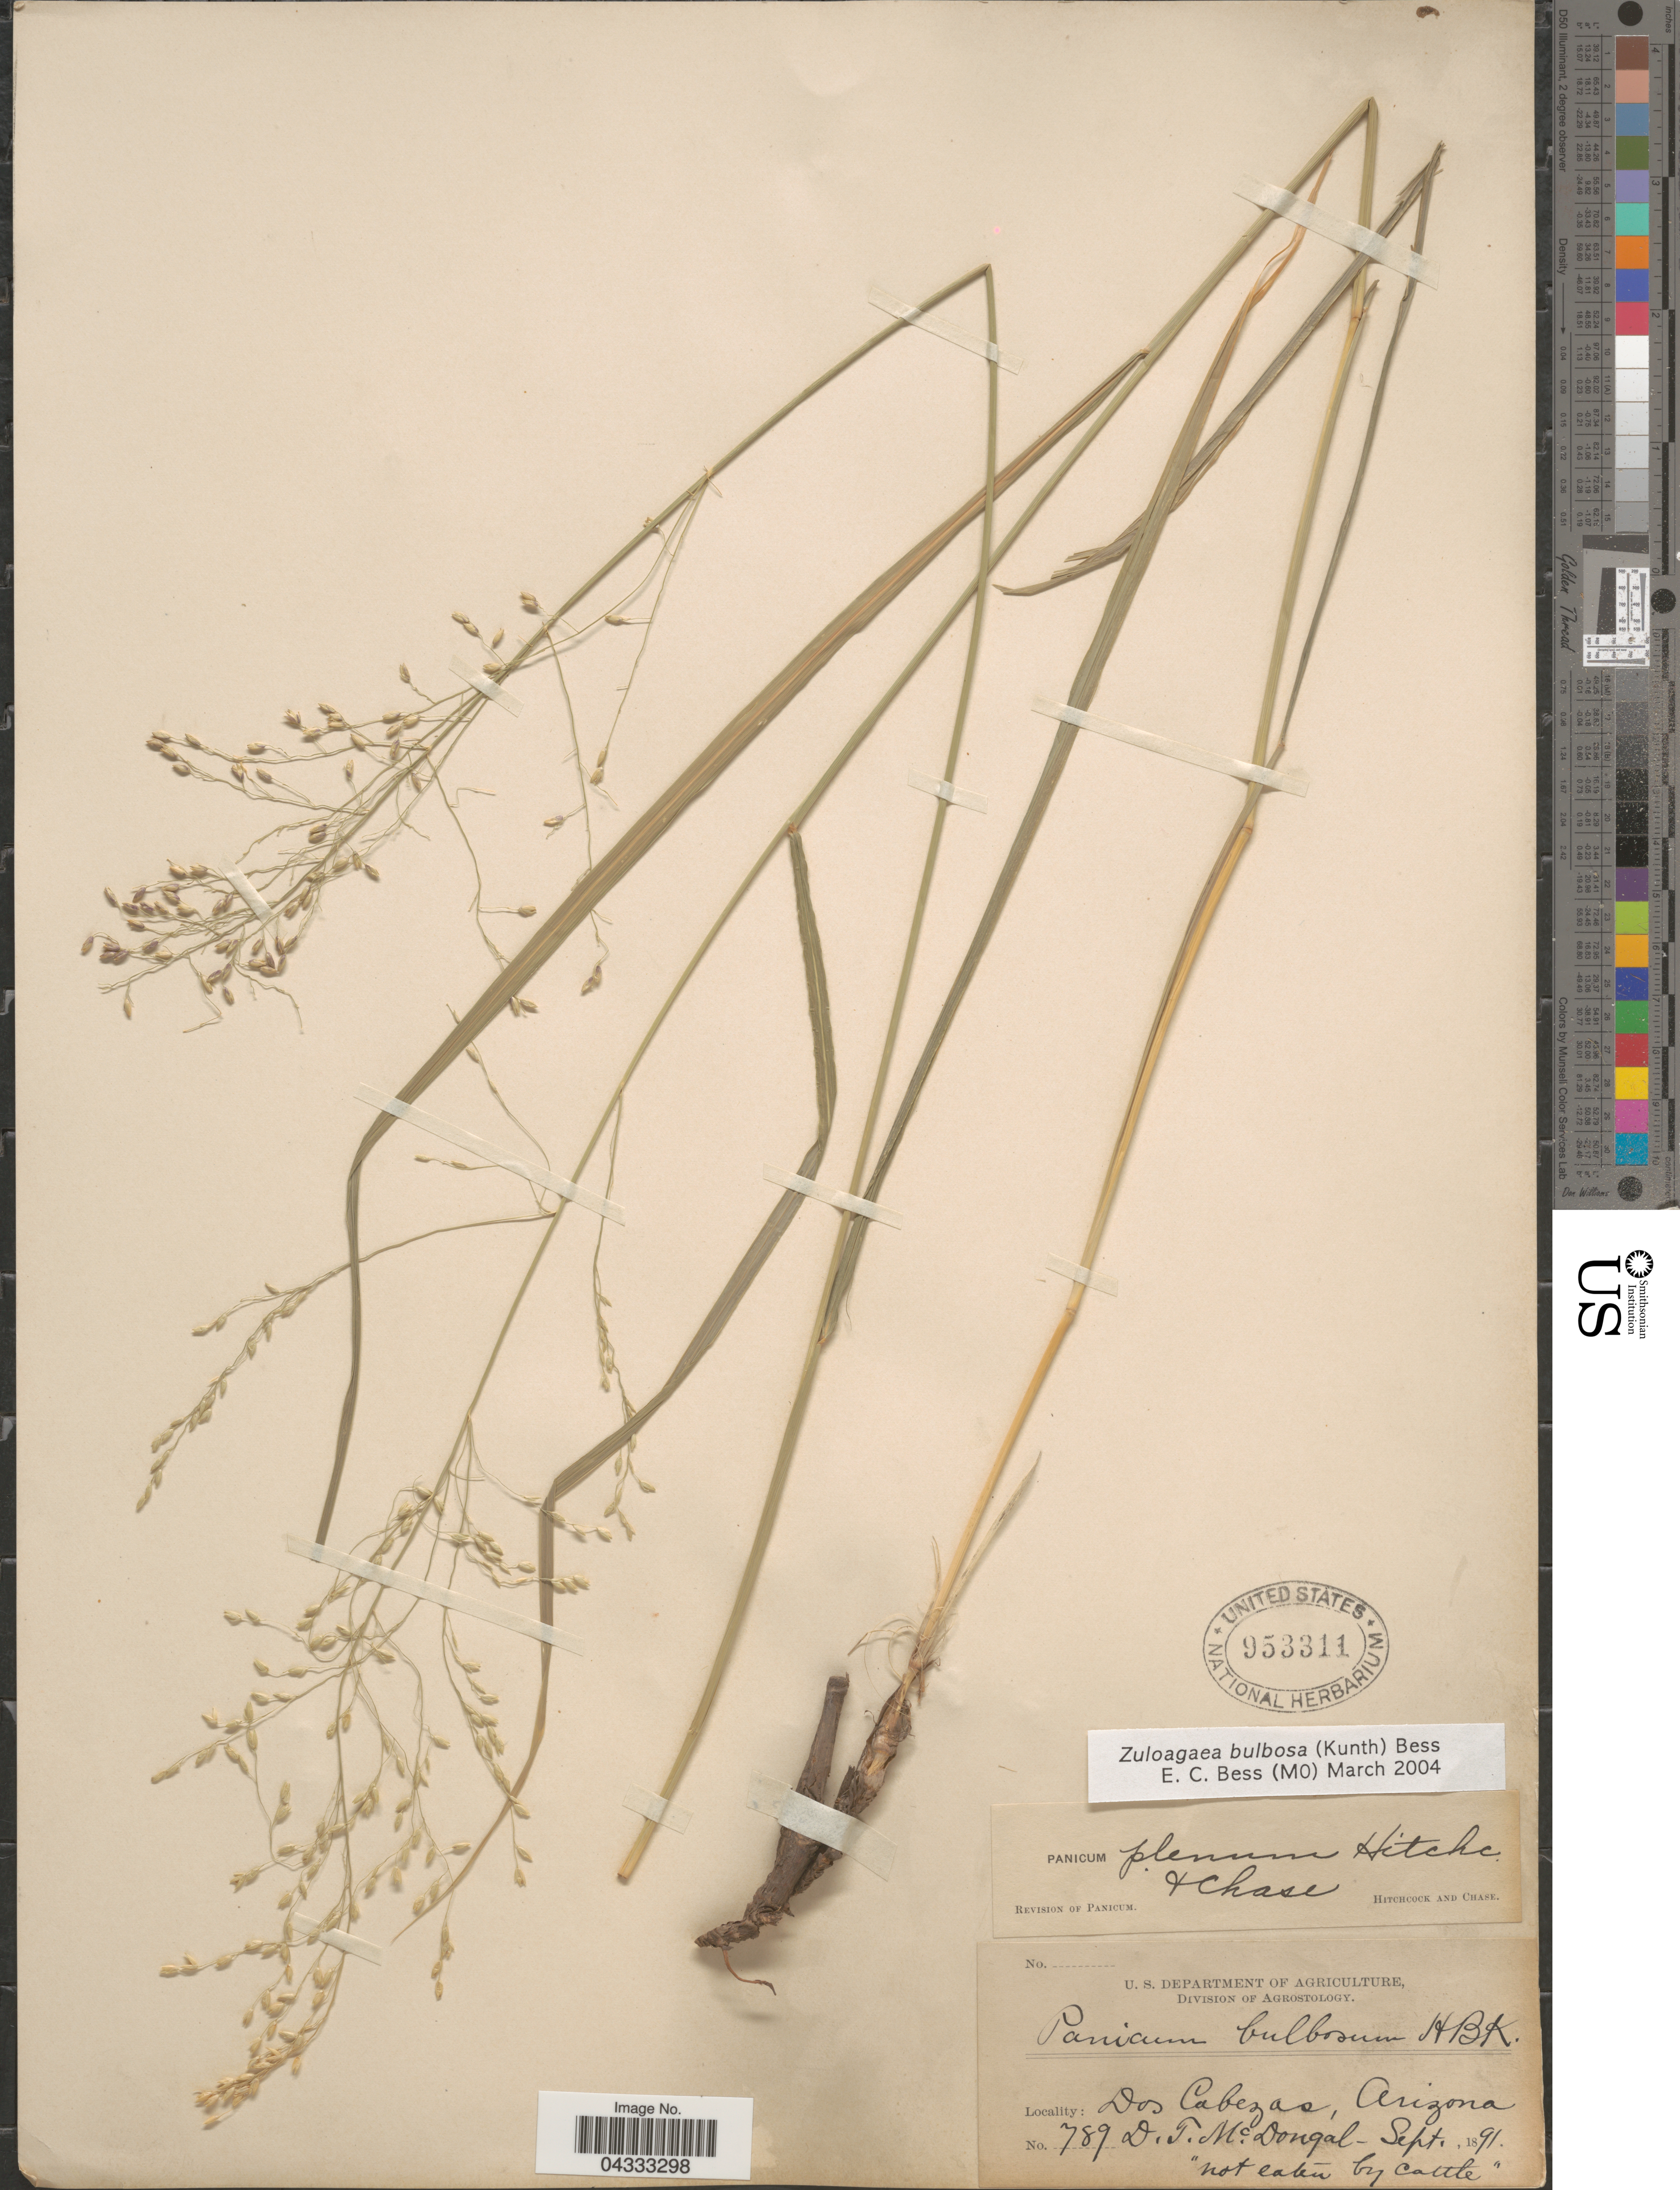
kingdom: Plantae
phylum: Tracheophyta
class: Liliopsida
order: Poales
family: Poaceae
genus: Zuloagaea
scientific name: Zuloagaea bulbosa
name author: (Kunth) E. Bess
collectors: D. McDougal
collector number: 789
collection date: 1891-09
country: United States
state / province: Arizona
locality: Dos Cabezas.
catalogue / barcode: US 953311